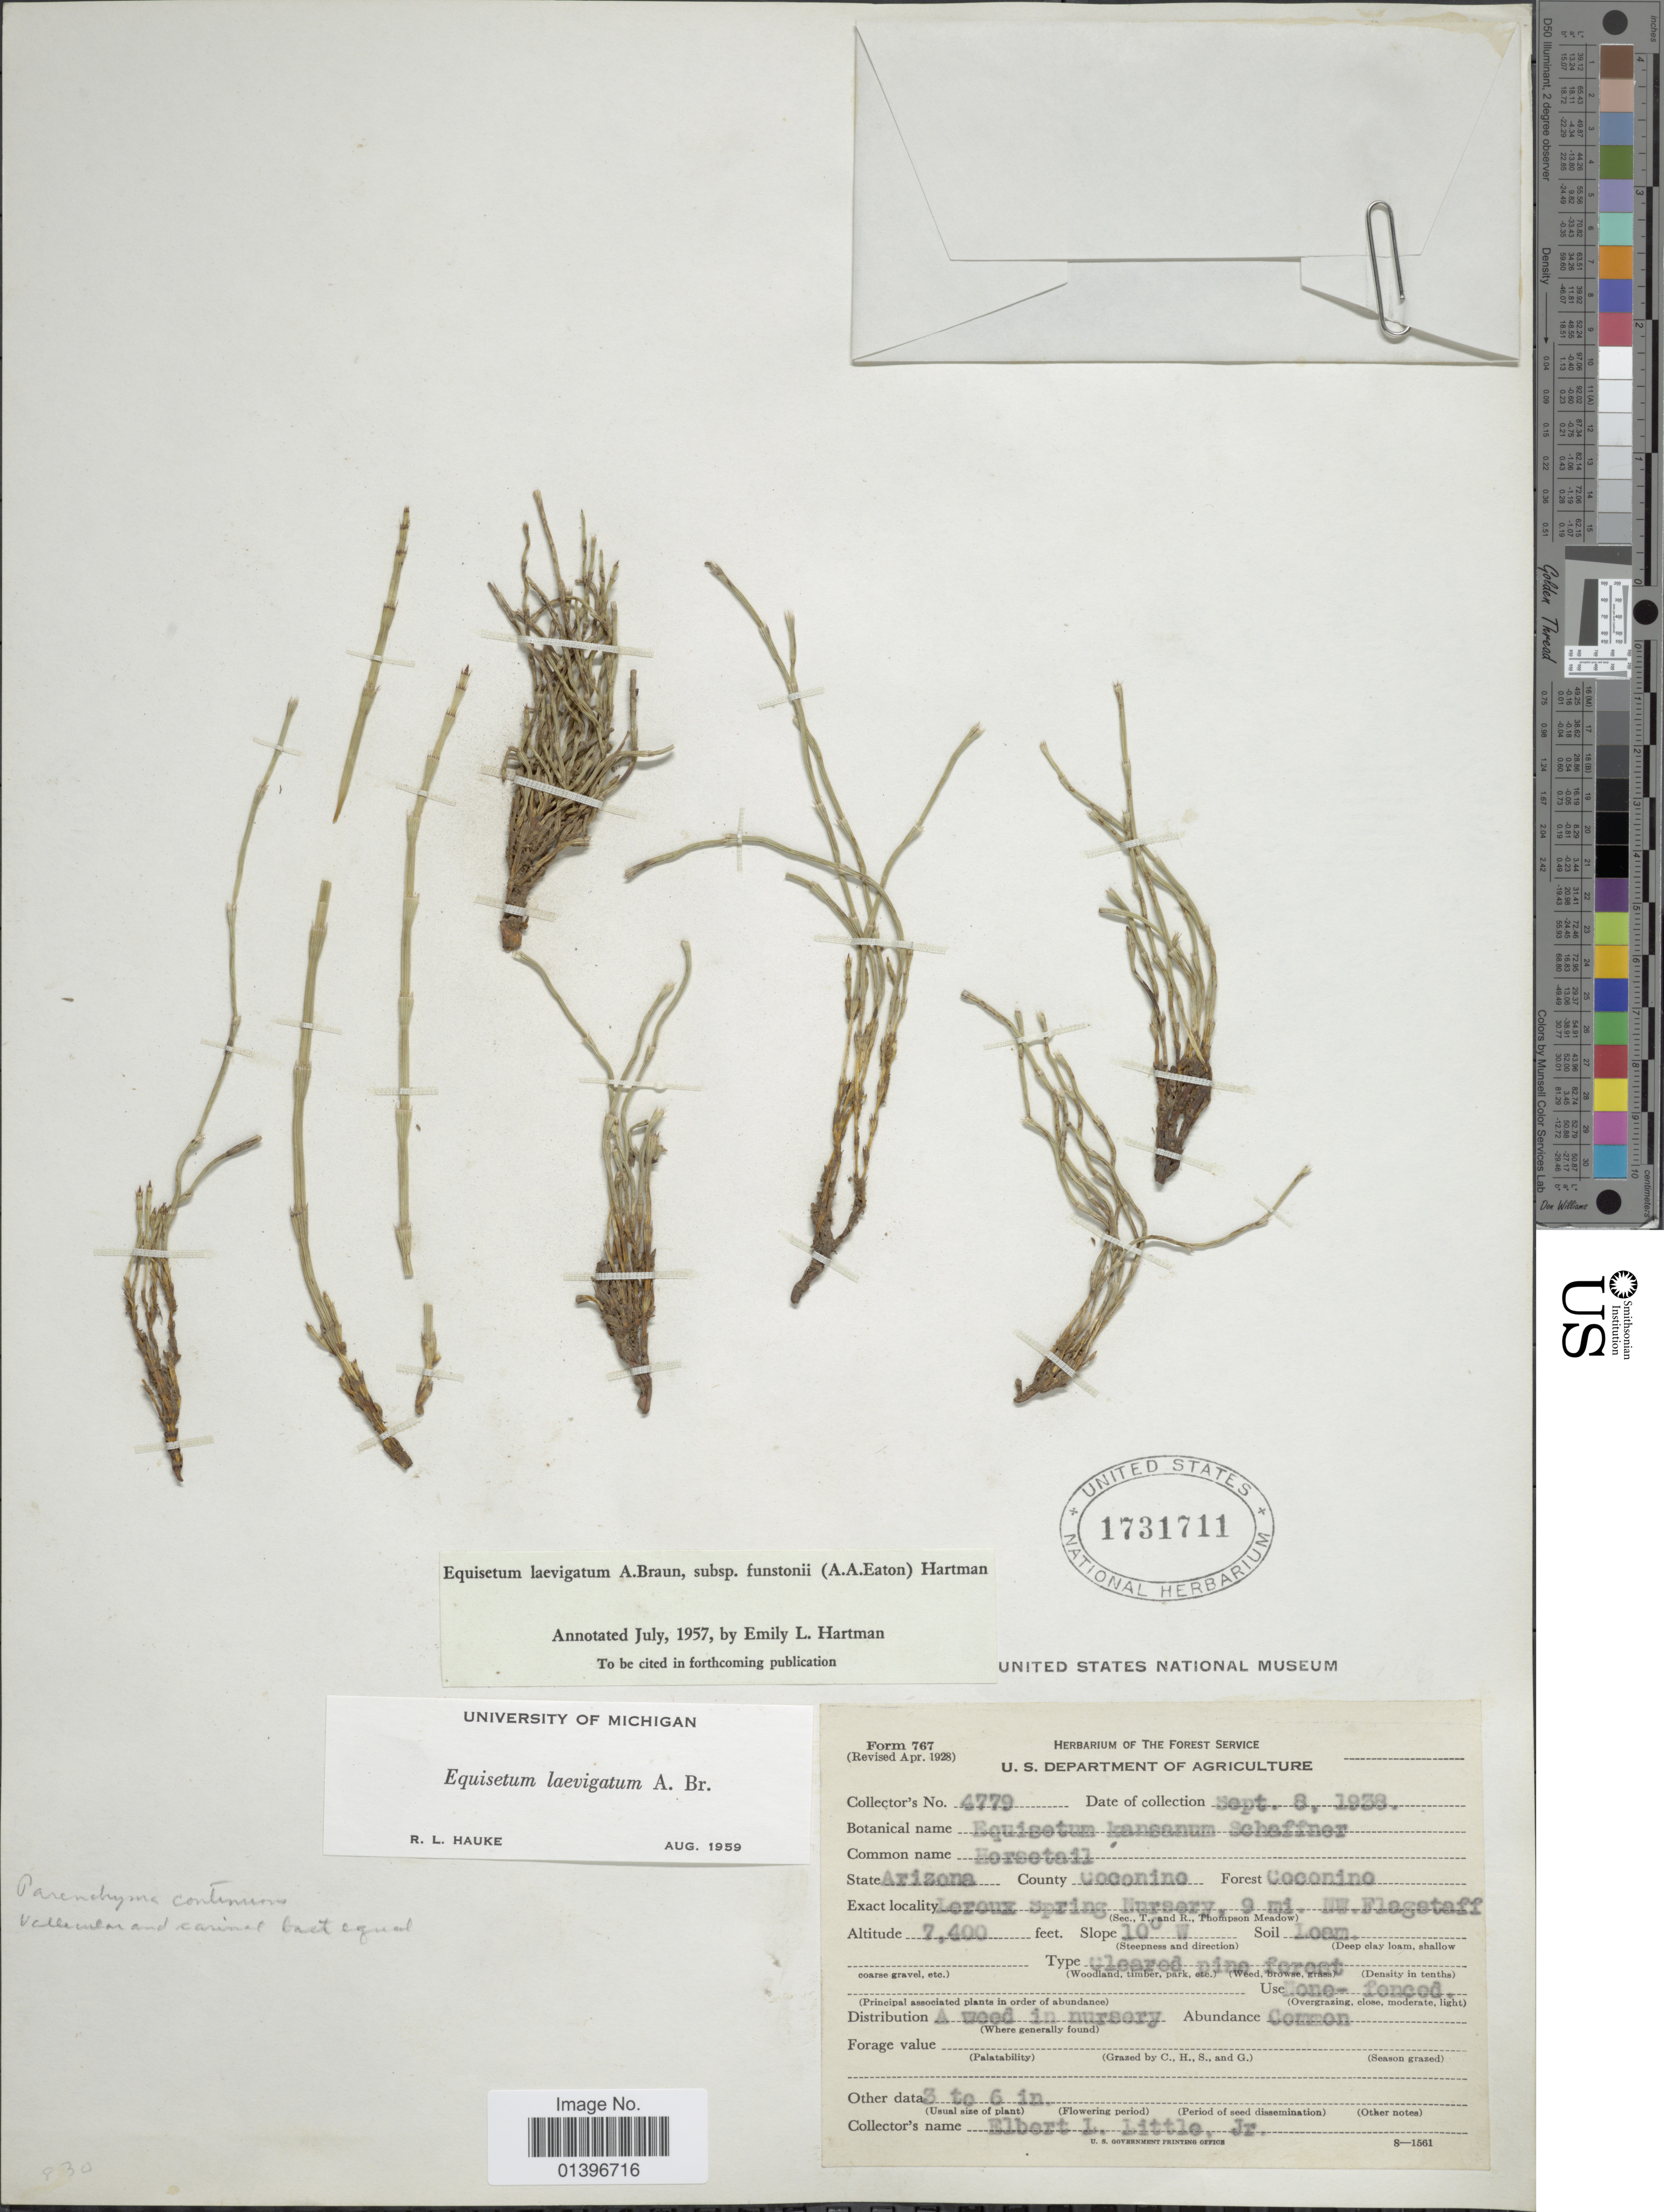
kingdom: Plantae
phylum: Tracheophyta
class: Polypodiopsida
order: Equisetales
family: Equisetaceae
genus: Equisetum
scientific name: Equisetum laevigatum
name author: A. Braun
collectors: E. L. Little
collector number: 4779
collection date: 1938-09-08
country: United States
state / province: Arizona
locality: County Coconino. Forest Coconino. Leroux Spring Nursery, 9 mi. NW. Flagstaff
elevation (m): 2256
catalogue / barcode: US 1731711